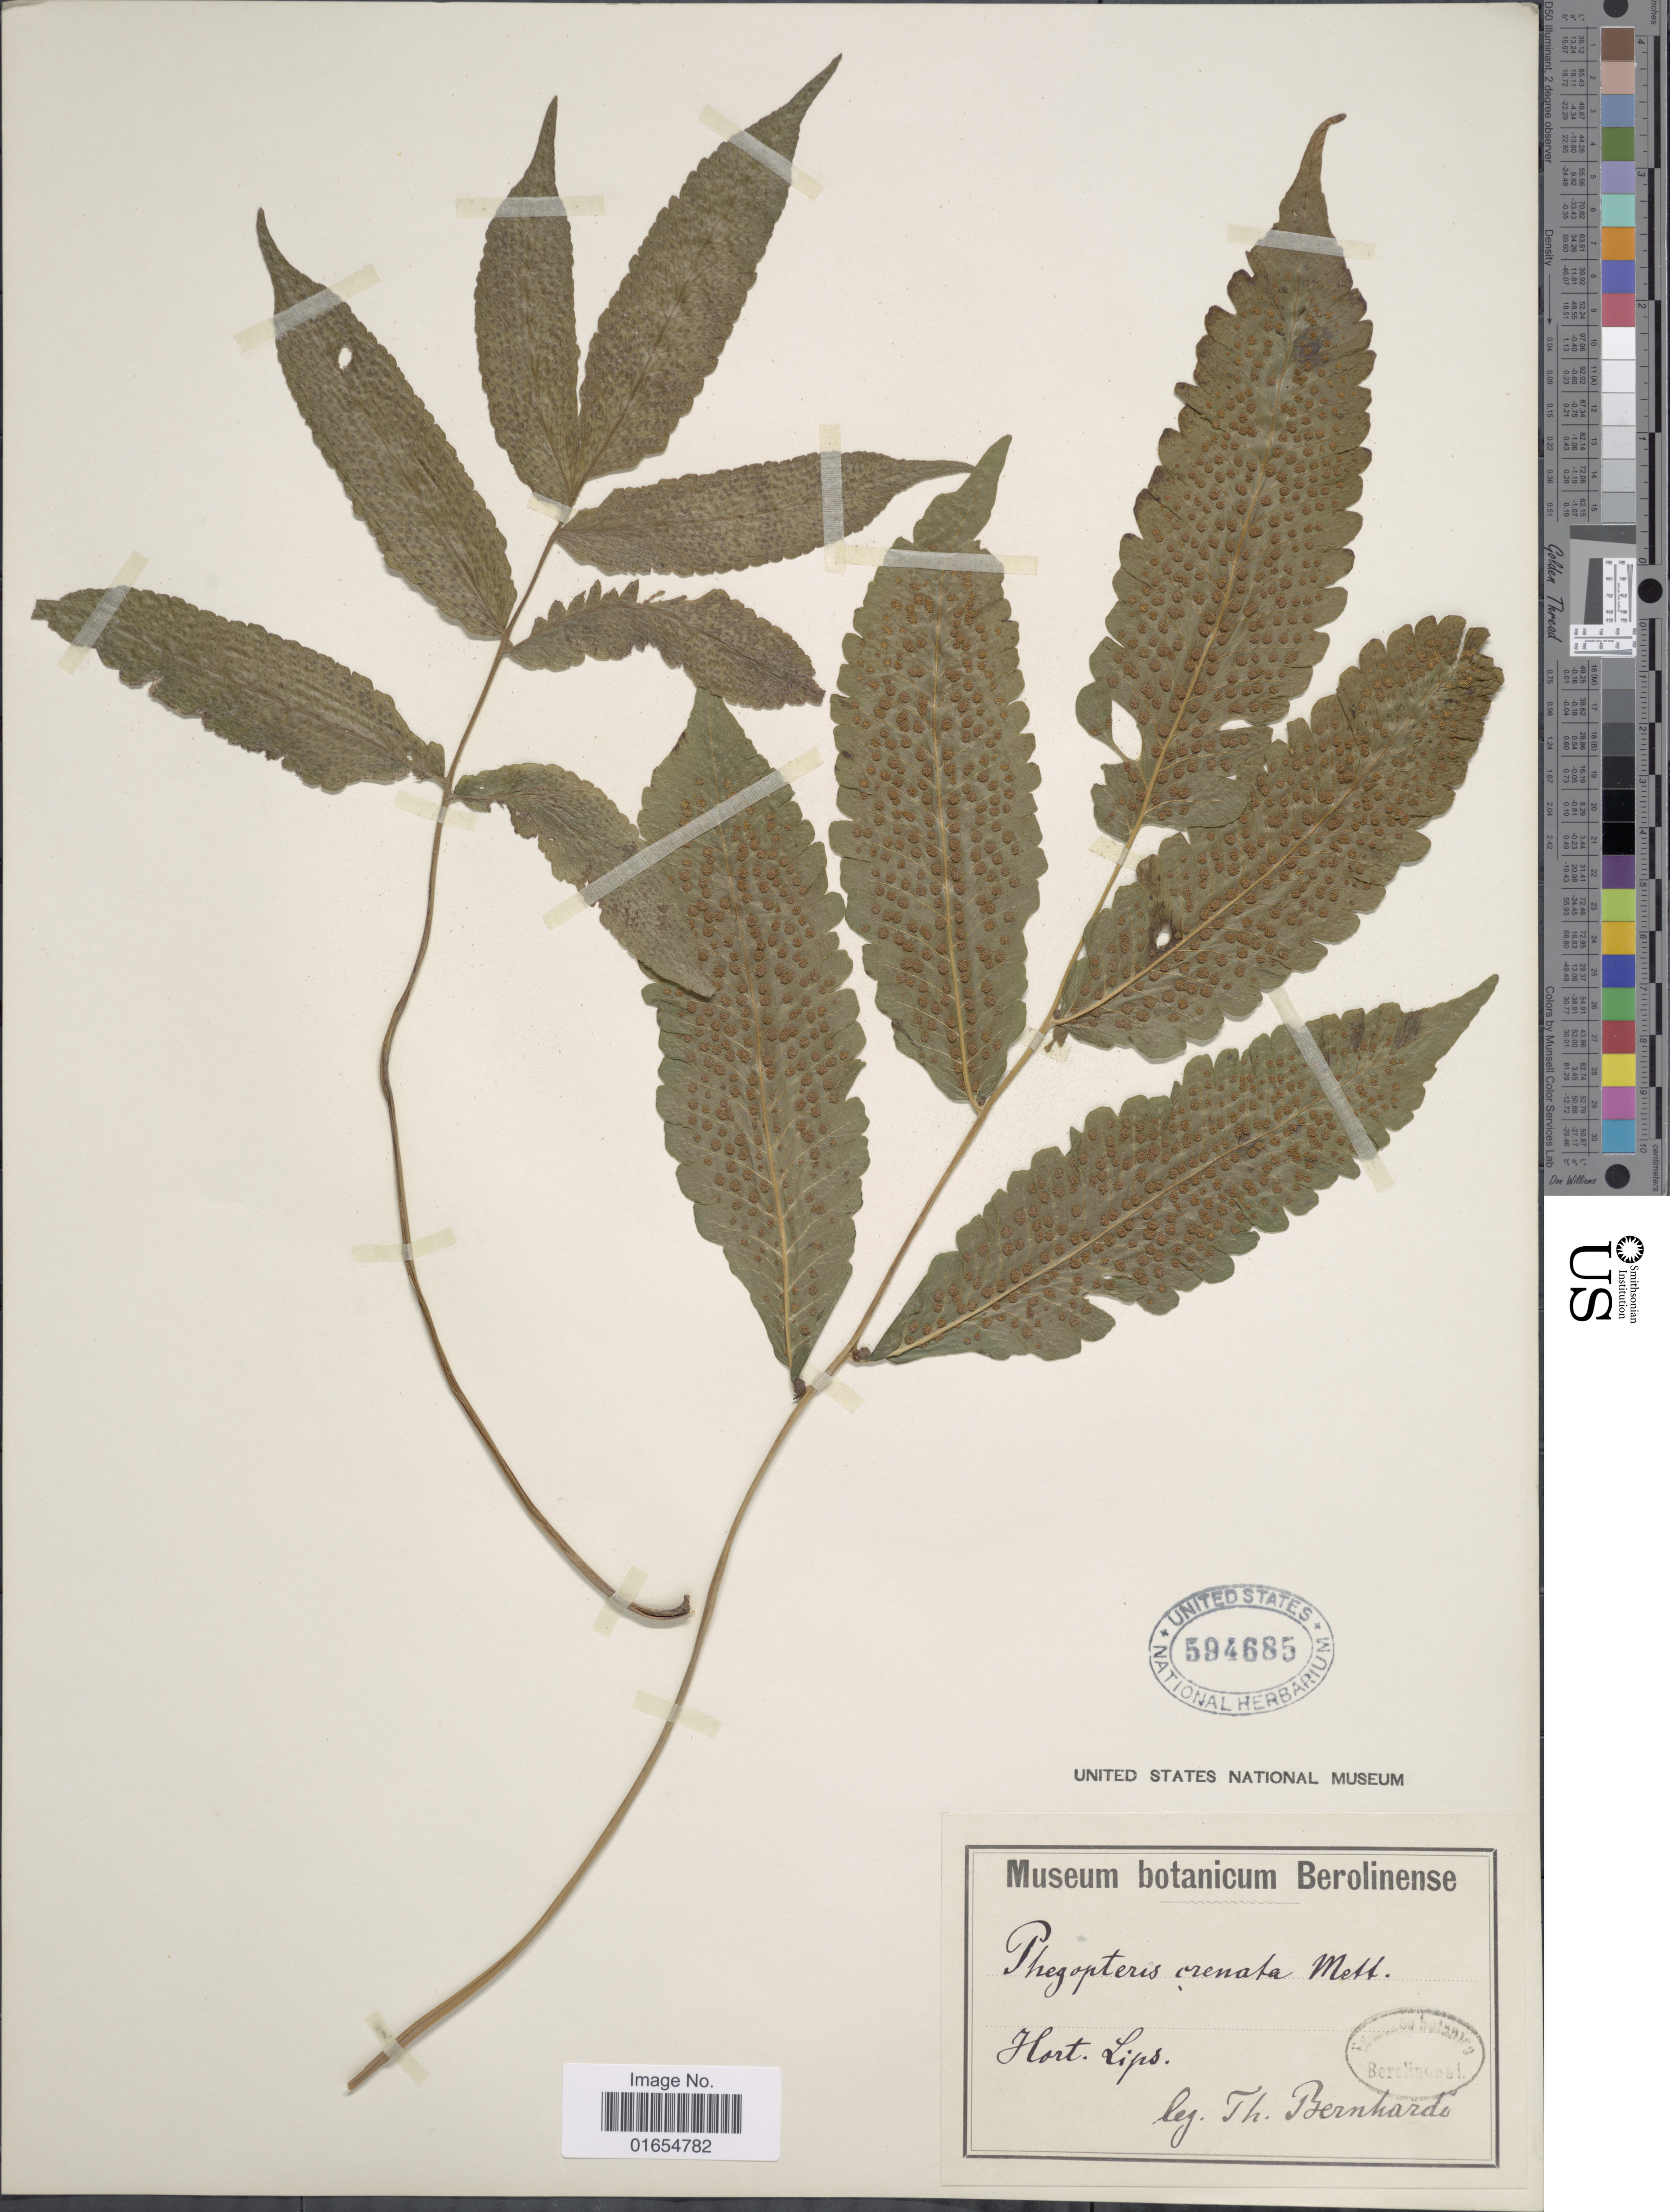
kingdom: Plantae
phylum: Tracheophyta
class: Polypodiopsida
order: Polypodiales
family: Thelypteridaceae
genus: Goniopteris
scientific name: Goniopteris poiteana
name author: (Bory) Ching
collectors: T. Bernhardi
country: Germany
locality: Hort. Lips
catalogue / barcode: US 594685